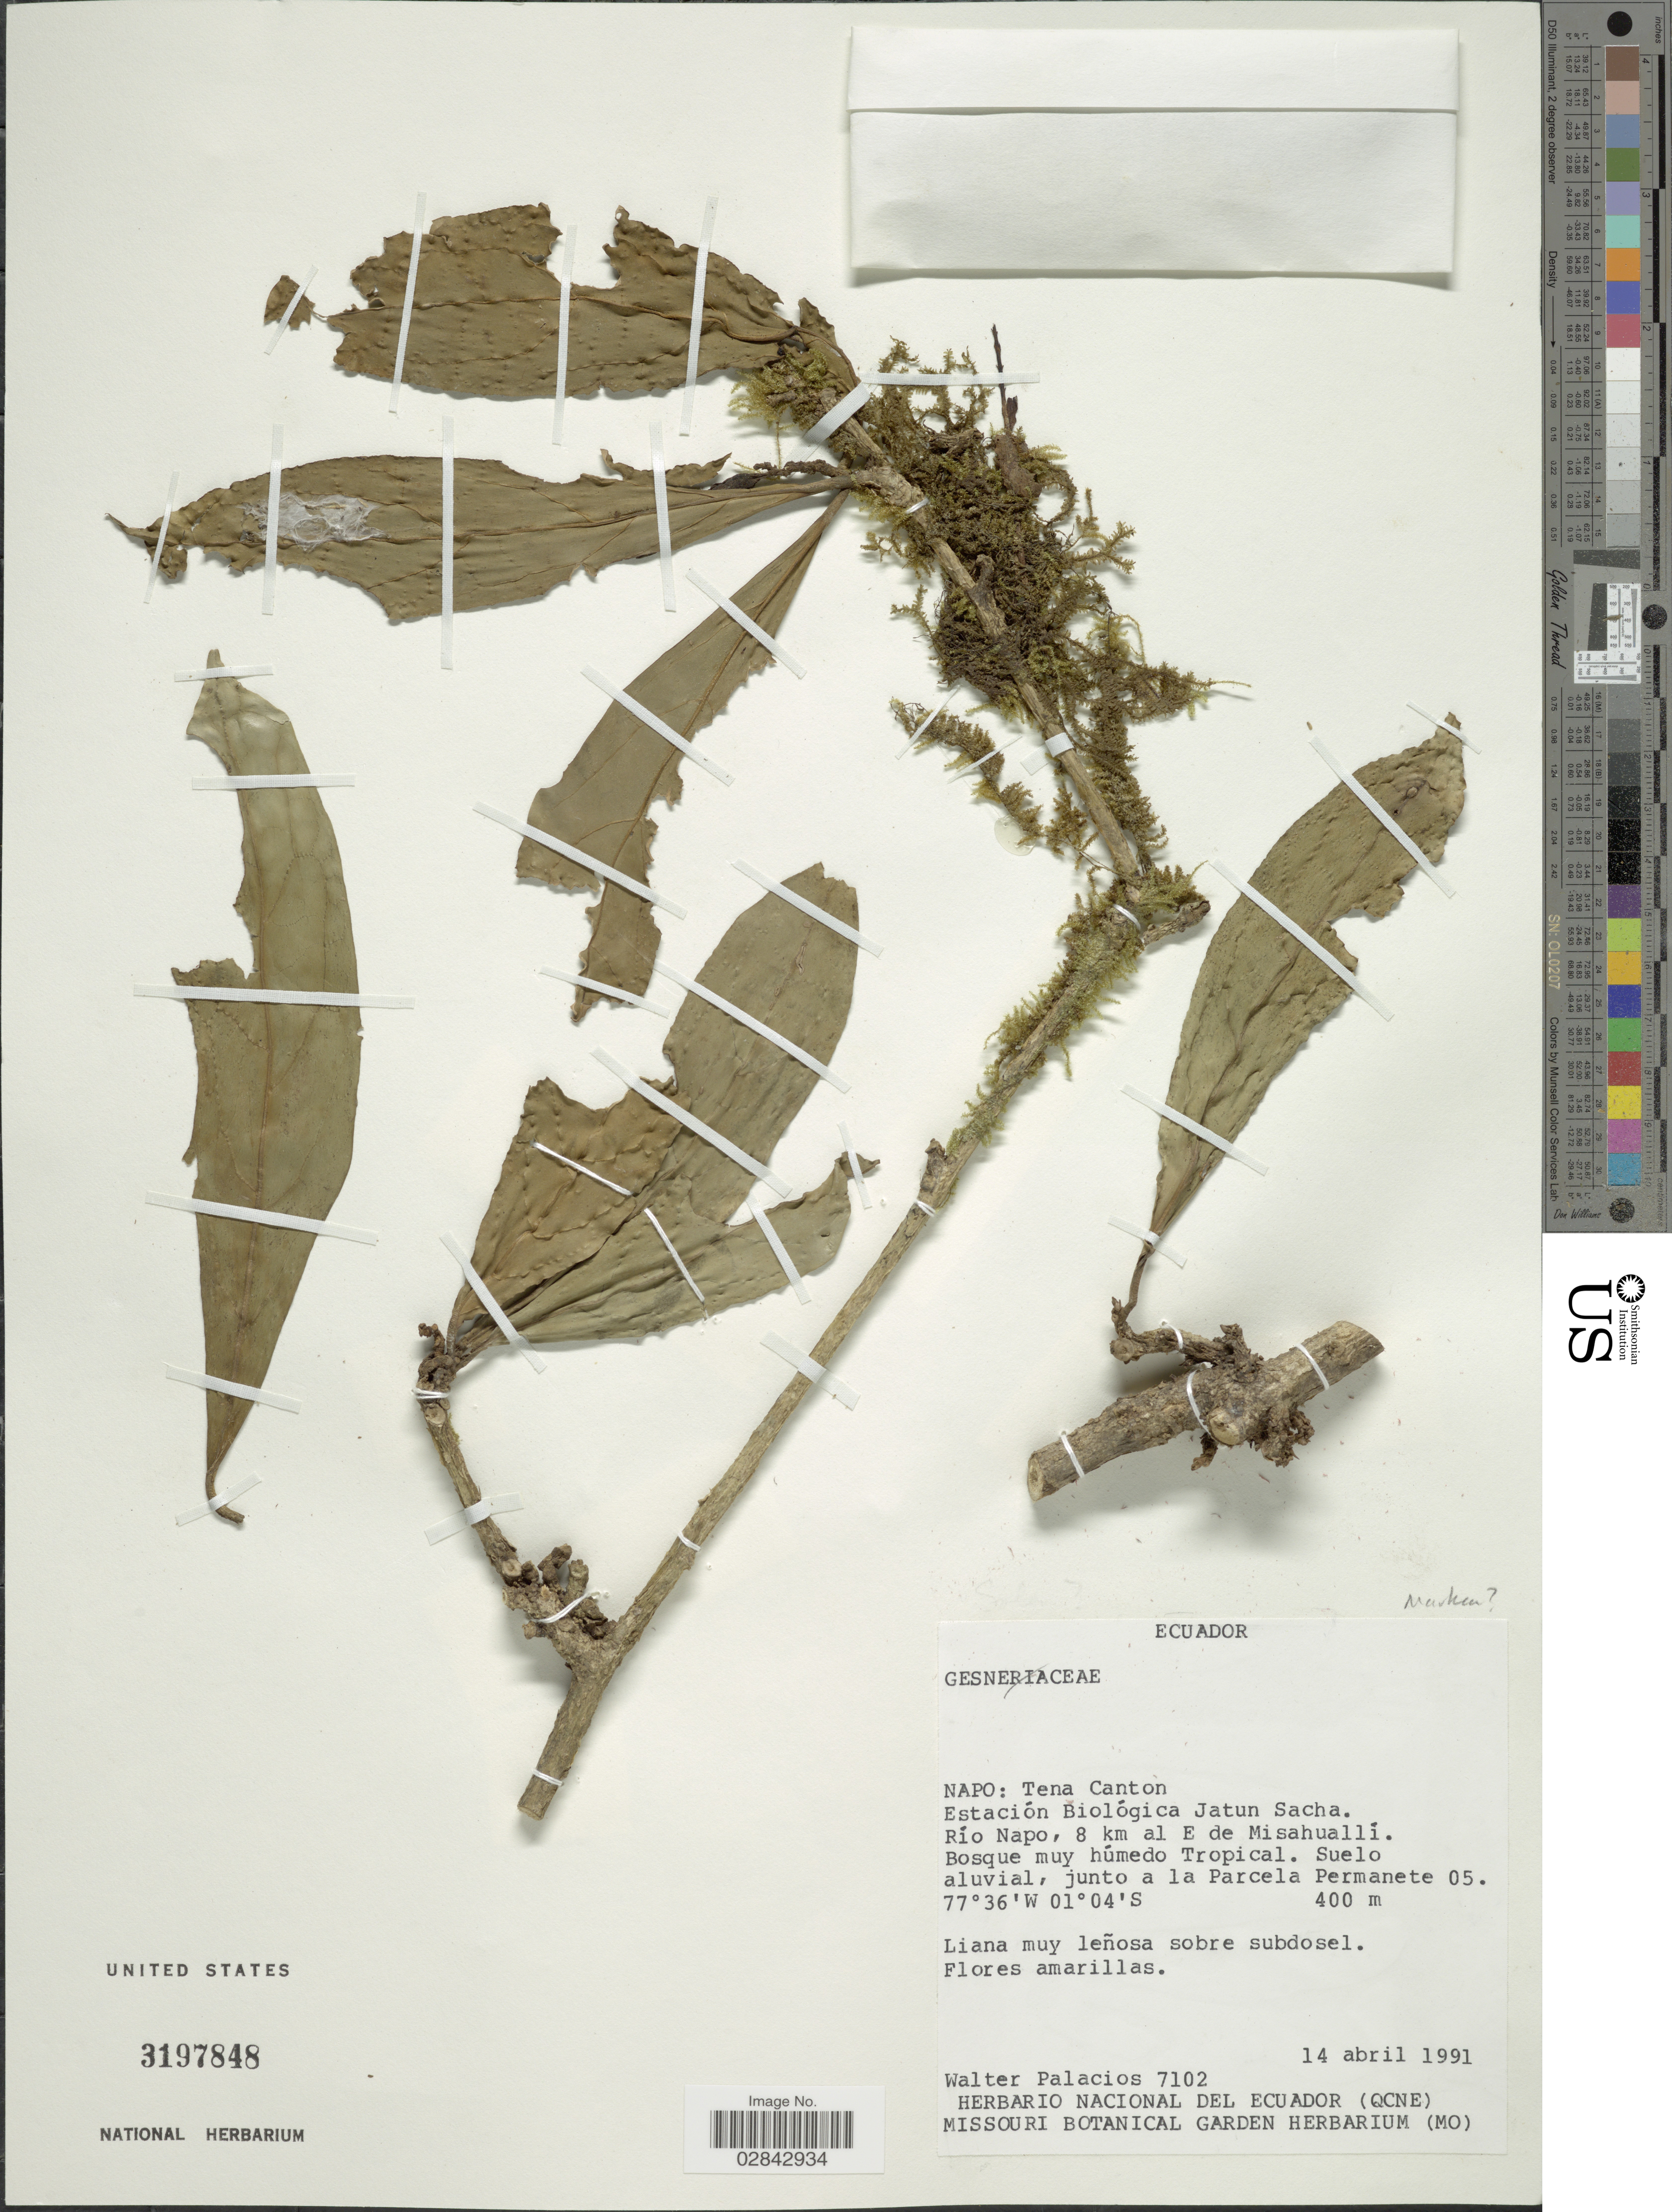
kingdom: Plantae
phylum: Tracheophyta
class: Magnoliopsida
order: Solanales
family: Solanaceae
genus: Markea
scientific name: Markea sp.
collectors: W. Palacios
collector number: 7102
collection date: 1991-04-14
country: Ecuador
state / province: Napo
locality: Tena Canton. Estación Biológica Jatun Sacha. Río Napo, 8 km al E de Misahuallí. Suelo aluvial, junto a la Parcela Permanete 05.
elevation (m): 400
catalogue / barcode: US 3197848